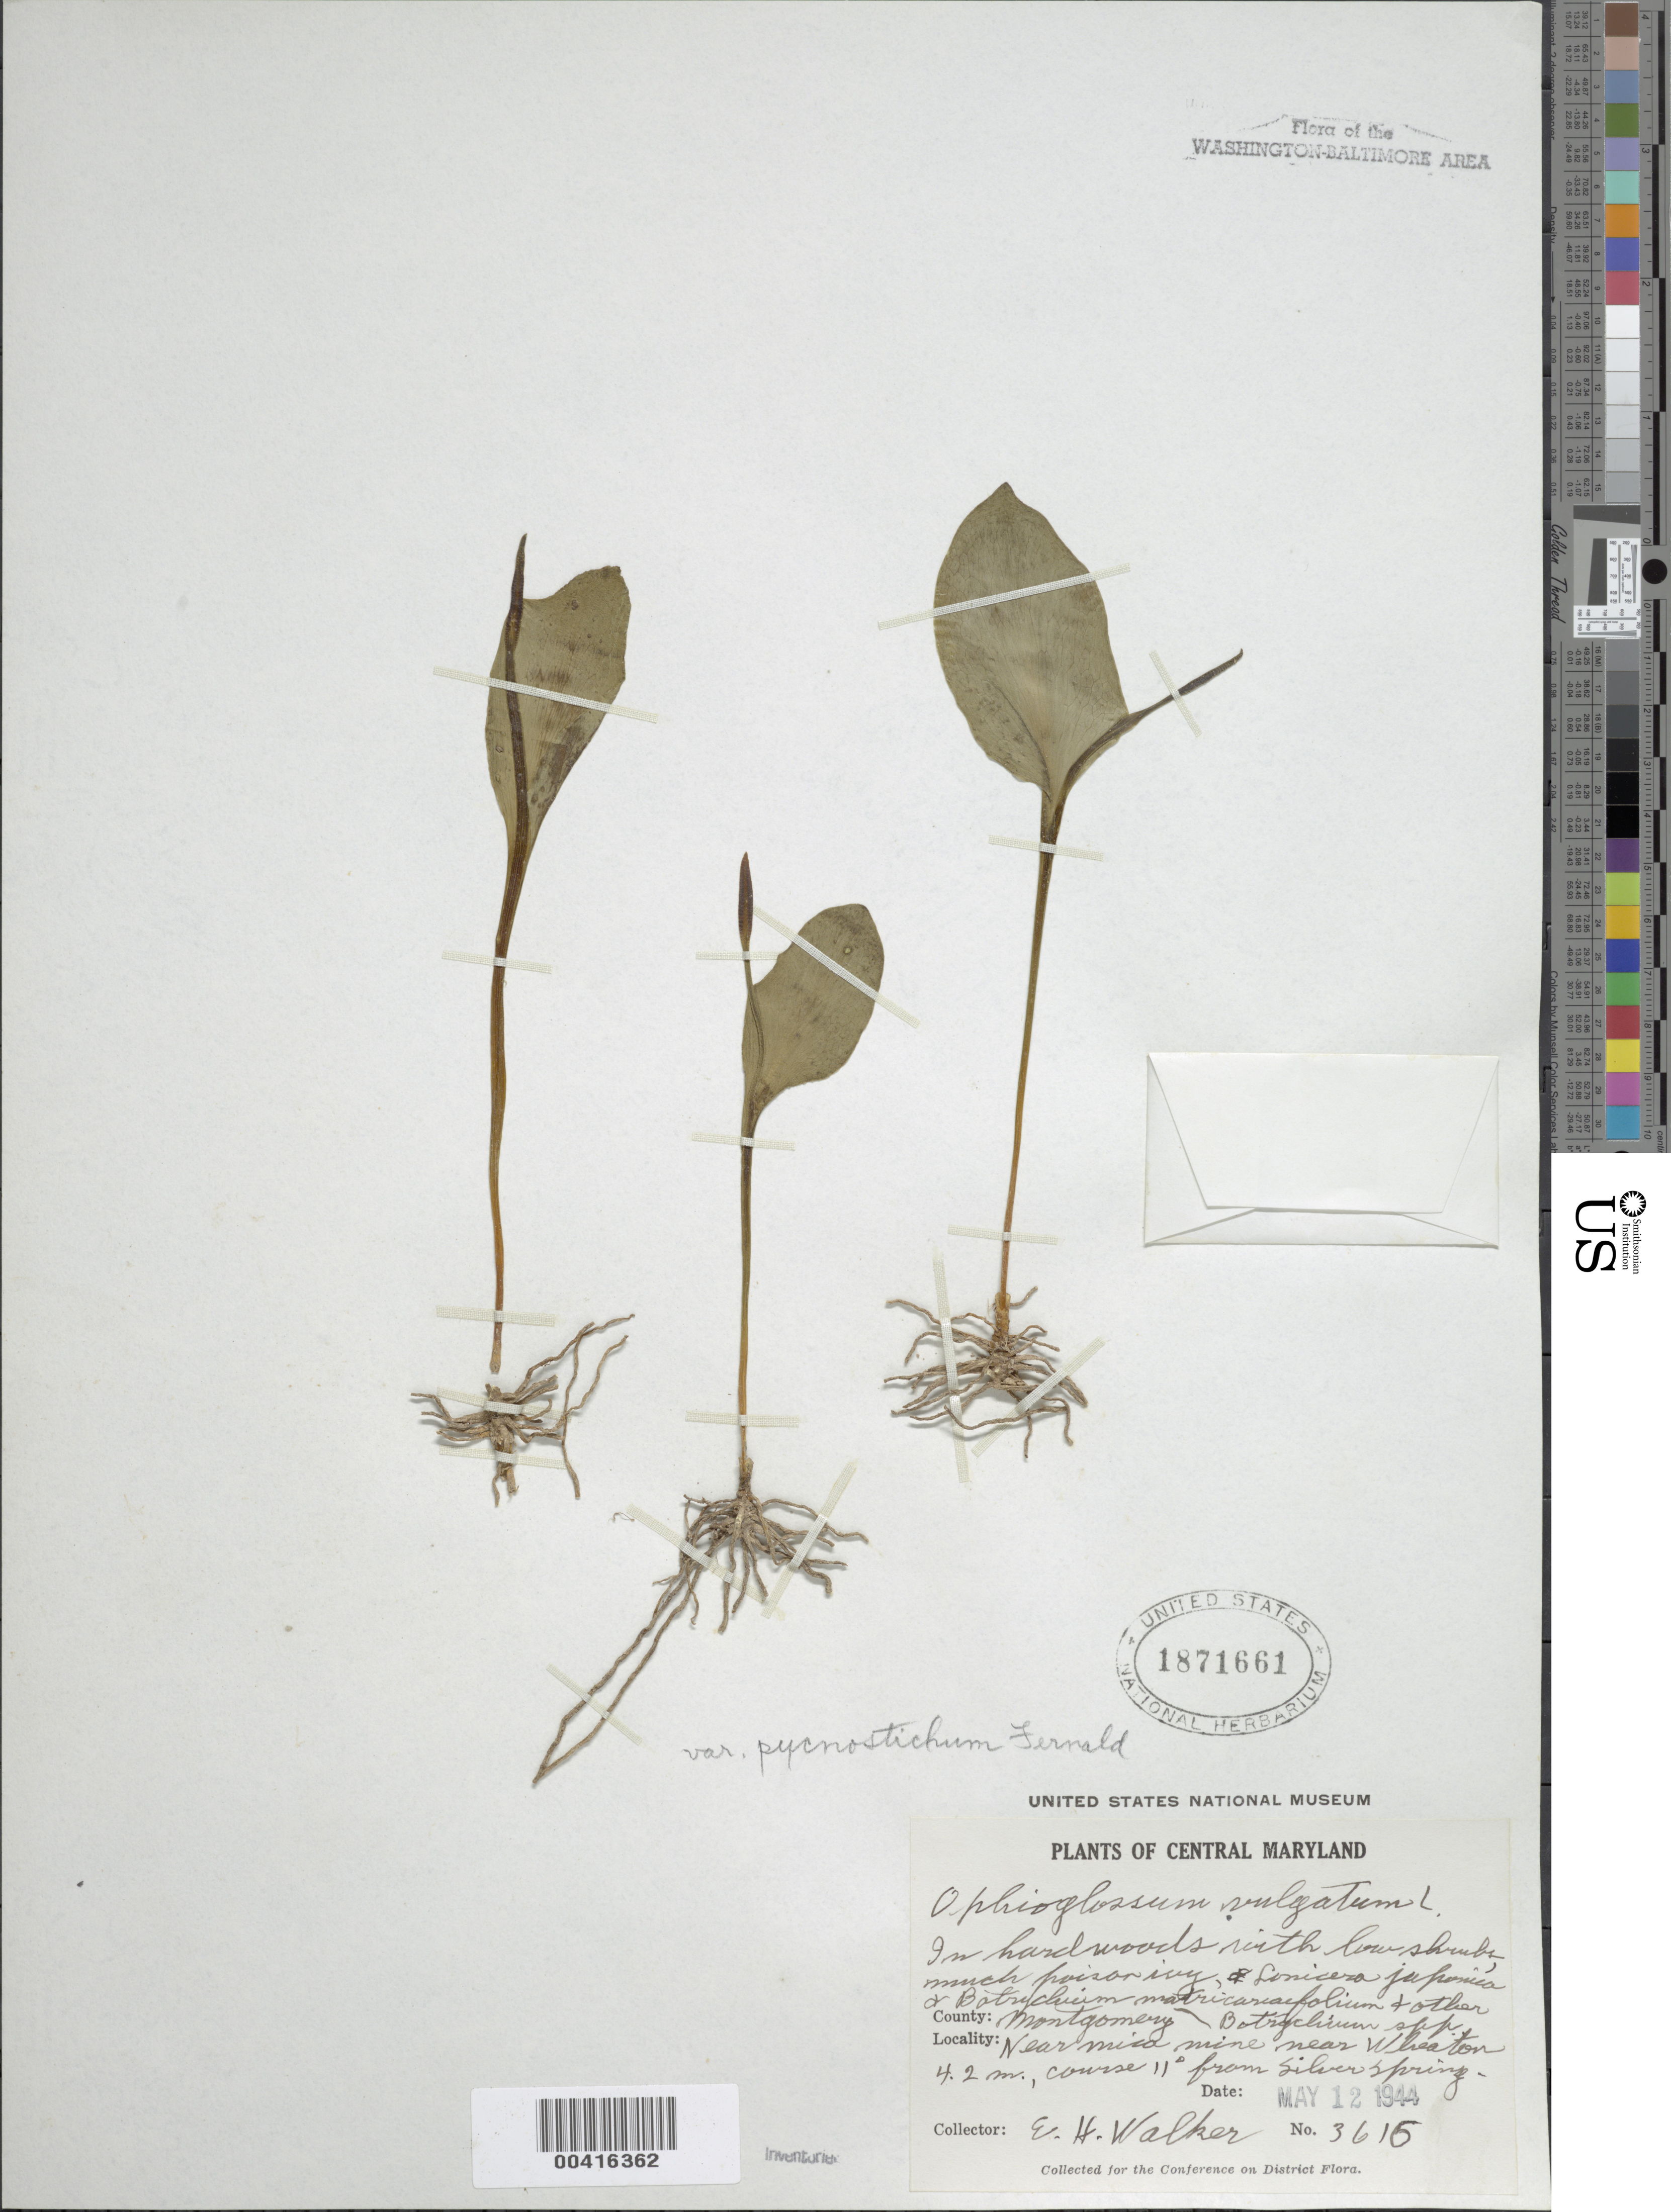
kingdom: Plantae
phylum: Tracheophyta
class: Polypodiopsida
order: Ophioglossales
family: Ophioglossaceae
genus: Ophioglossum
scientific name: Ophioglossum vulgatum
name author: L.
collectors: E. H. Walker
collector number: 3616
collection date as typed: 12 May 1944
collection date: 1944-05-12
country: United States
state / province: Maryland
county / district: Montgomery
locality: Near Wheaton, Mica Mine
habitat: Hardwoods with low shrubs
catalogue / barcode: US 1871661